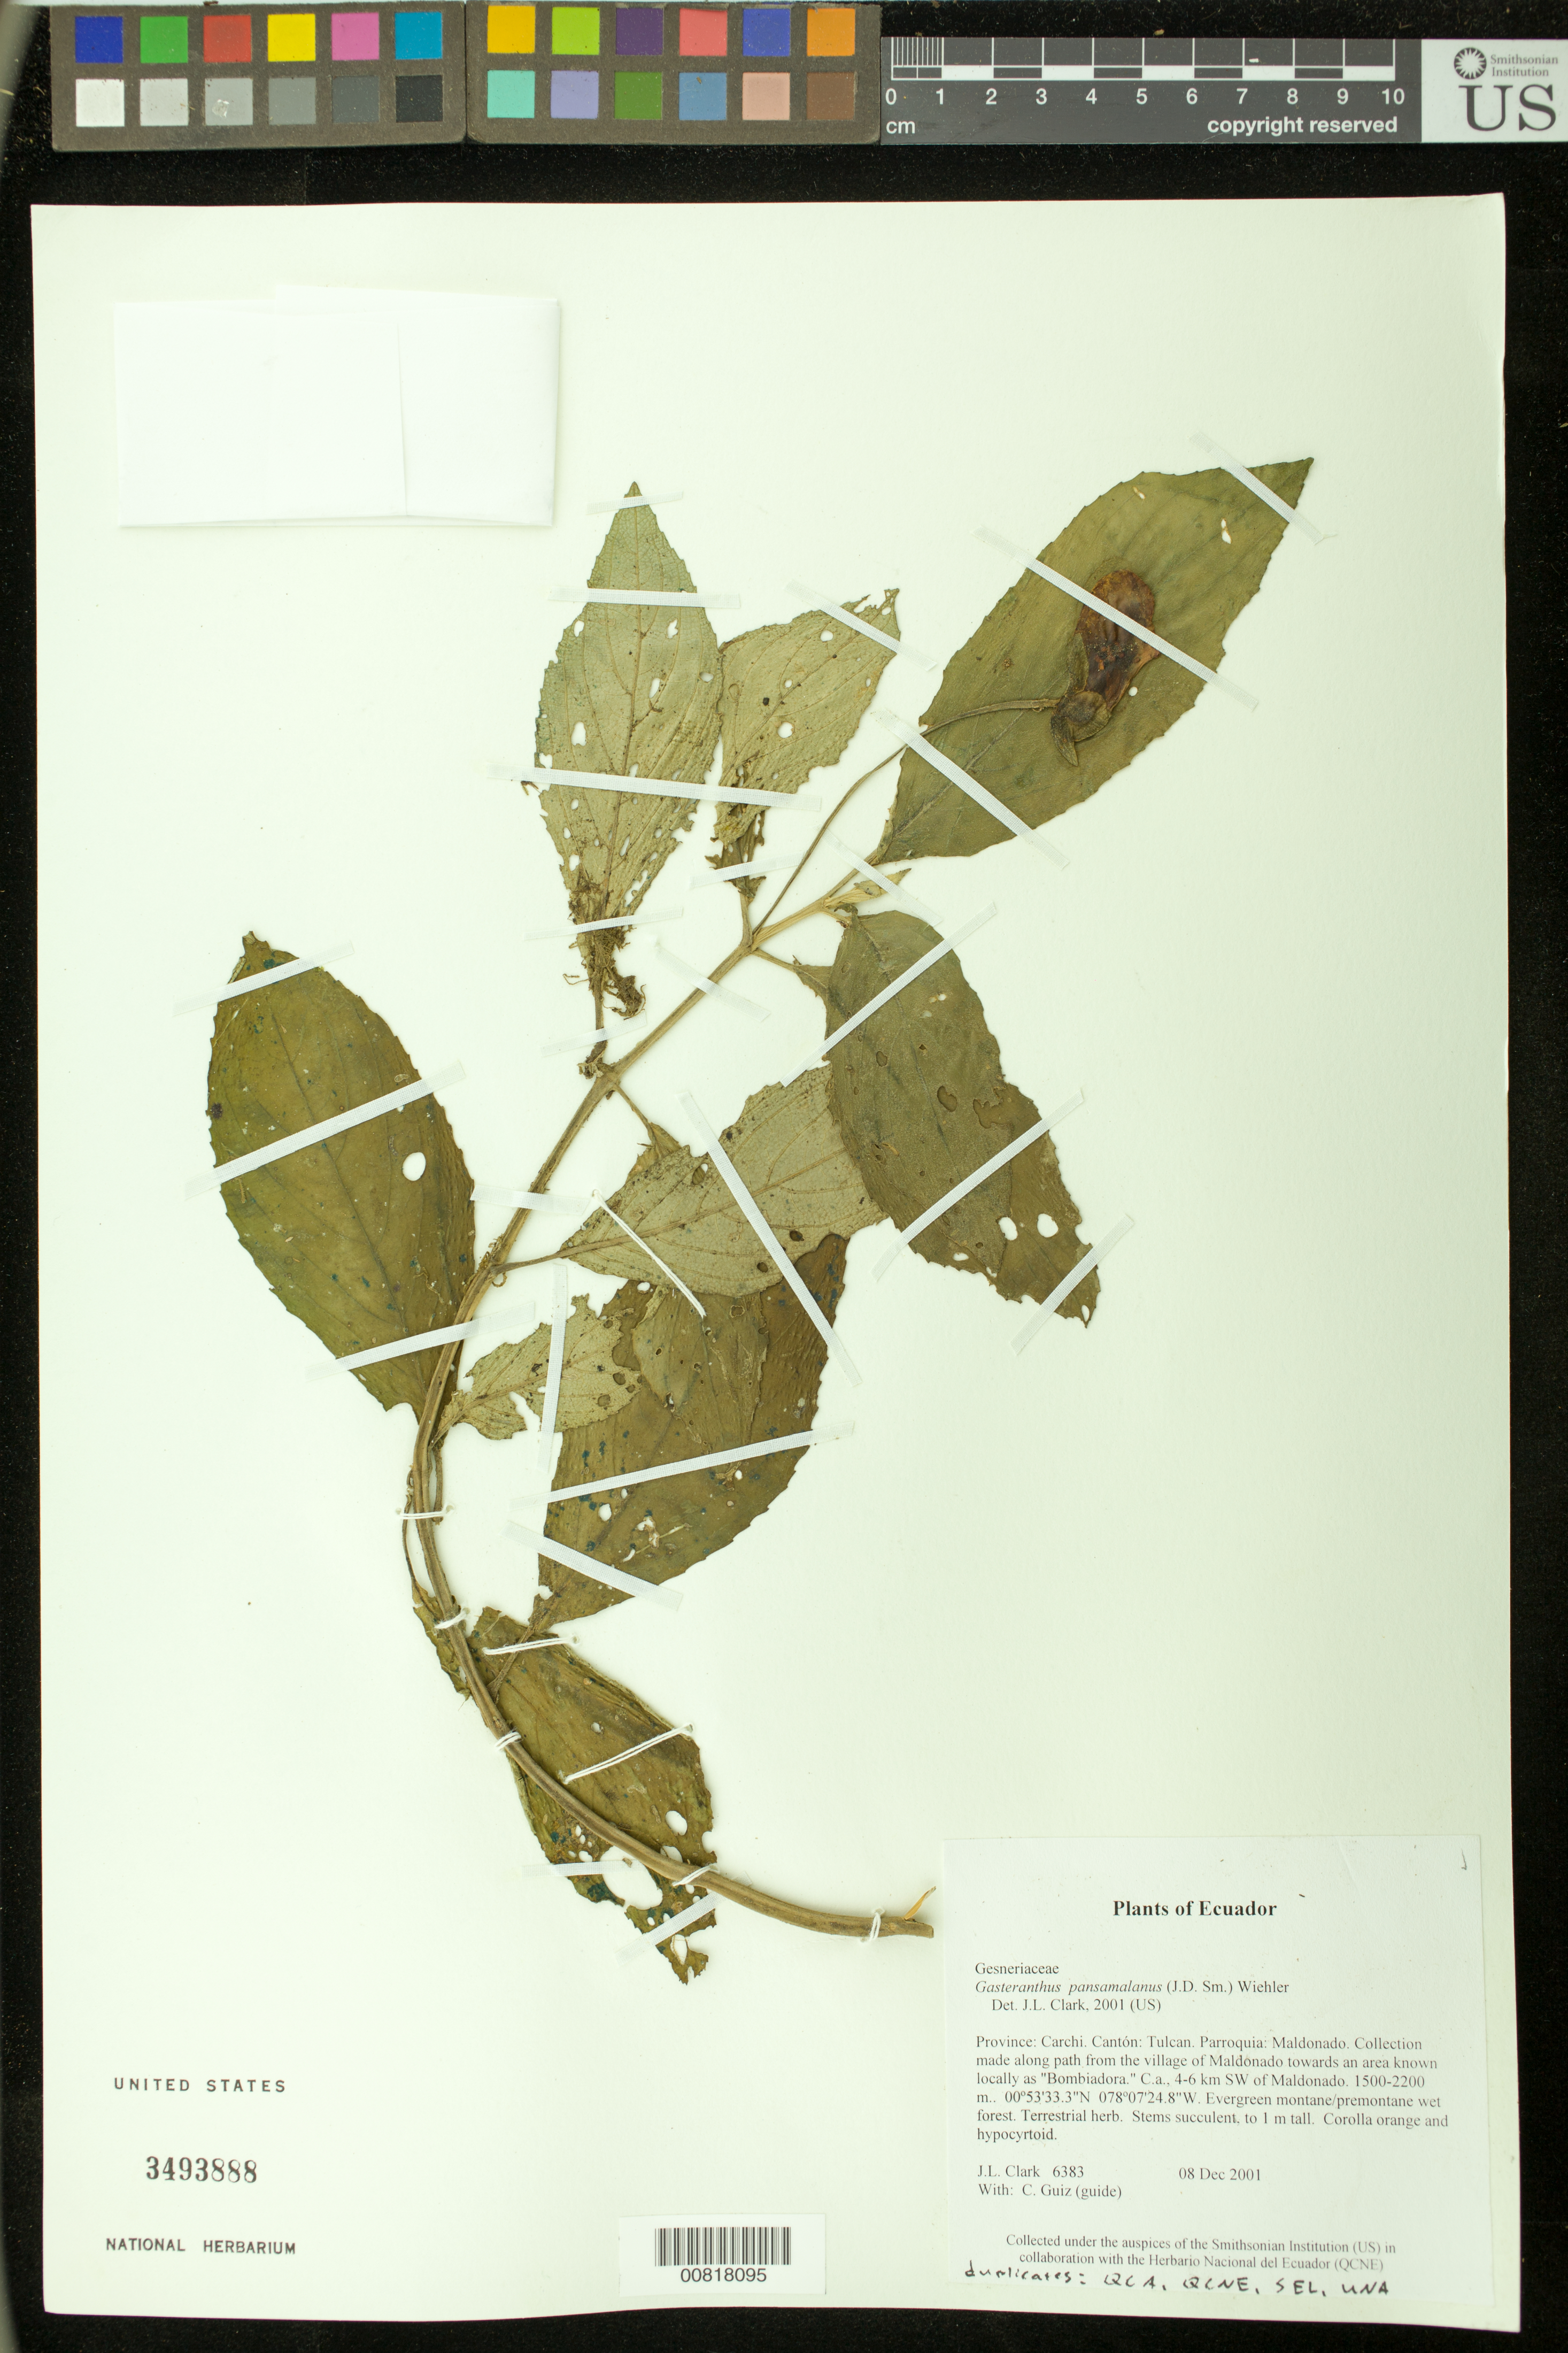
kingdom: Plantae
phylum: Tracheophyta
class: Magnoliopsida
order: Lamiales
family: Gesneriaceae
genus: Gasteranthus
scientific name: Gasteranthus pansamalanus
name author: (Donn. Sm.) Wiehler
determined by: Clark, J. L., (SEL), The Marie Selby Botanical Garden (UNITED STATES)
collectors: J. L. Clark & C. Guiz (guide)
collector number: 6383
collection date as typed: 08 Dec 2001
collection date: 2001-12-08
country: Ecuador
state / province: Carchi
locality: Tulcan. Parroquia: Maldonado. Collection made along path from the village of Maldonado towards an area known locally as "Bombiadora." C.a., 4-6 km SW of Maldonado.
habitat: Evergreen montane/premontane wet forest.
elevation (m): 1500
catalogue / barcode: US 3493888